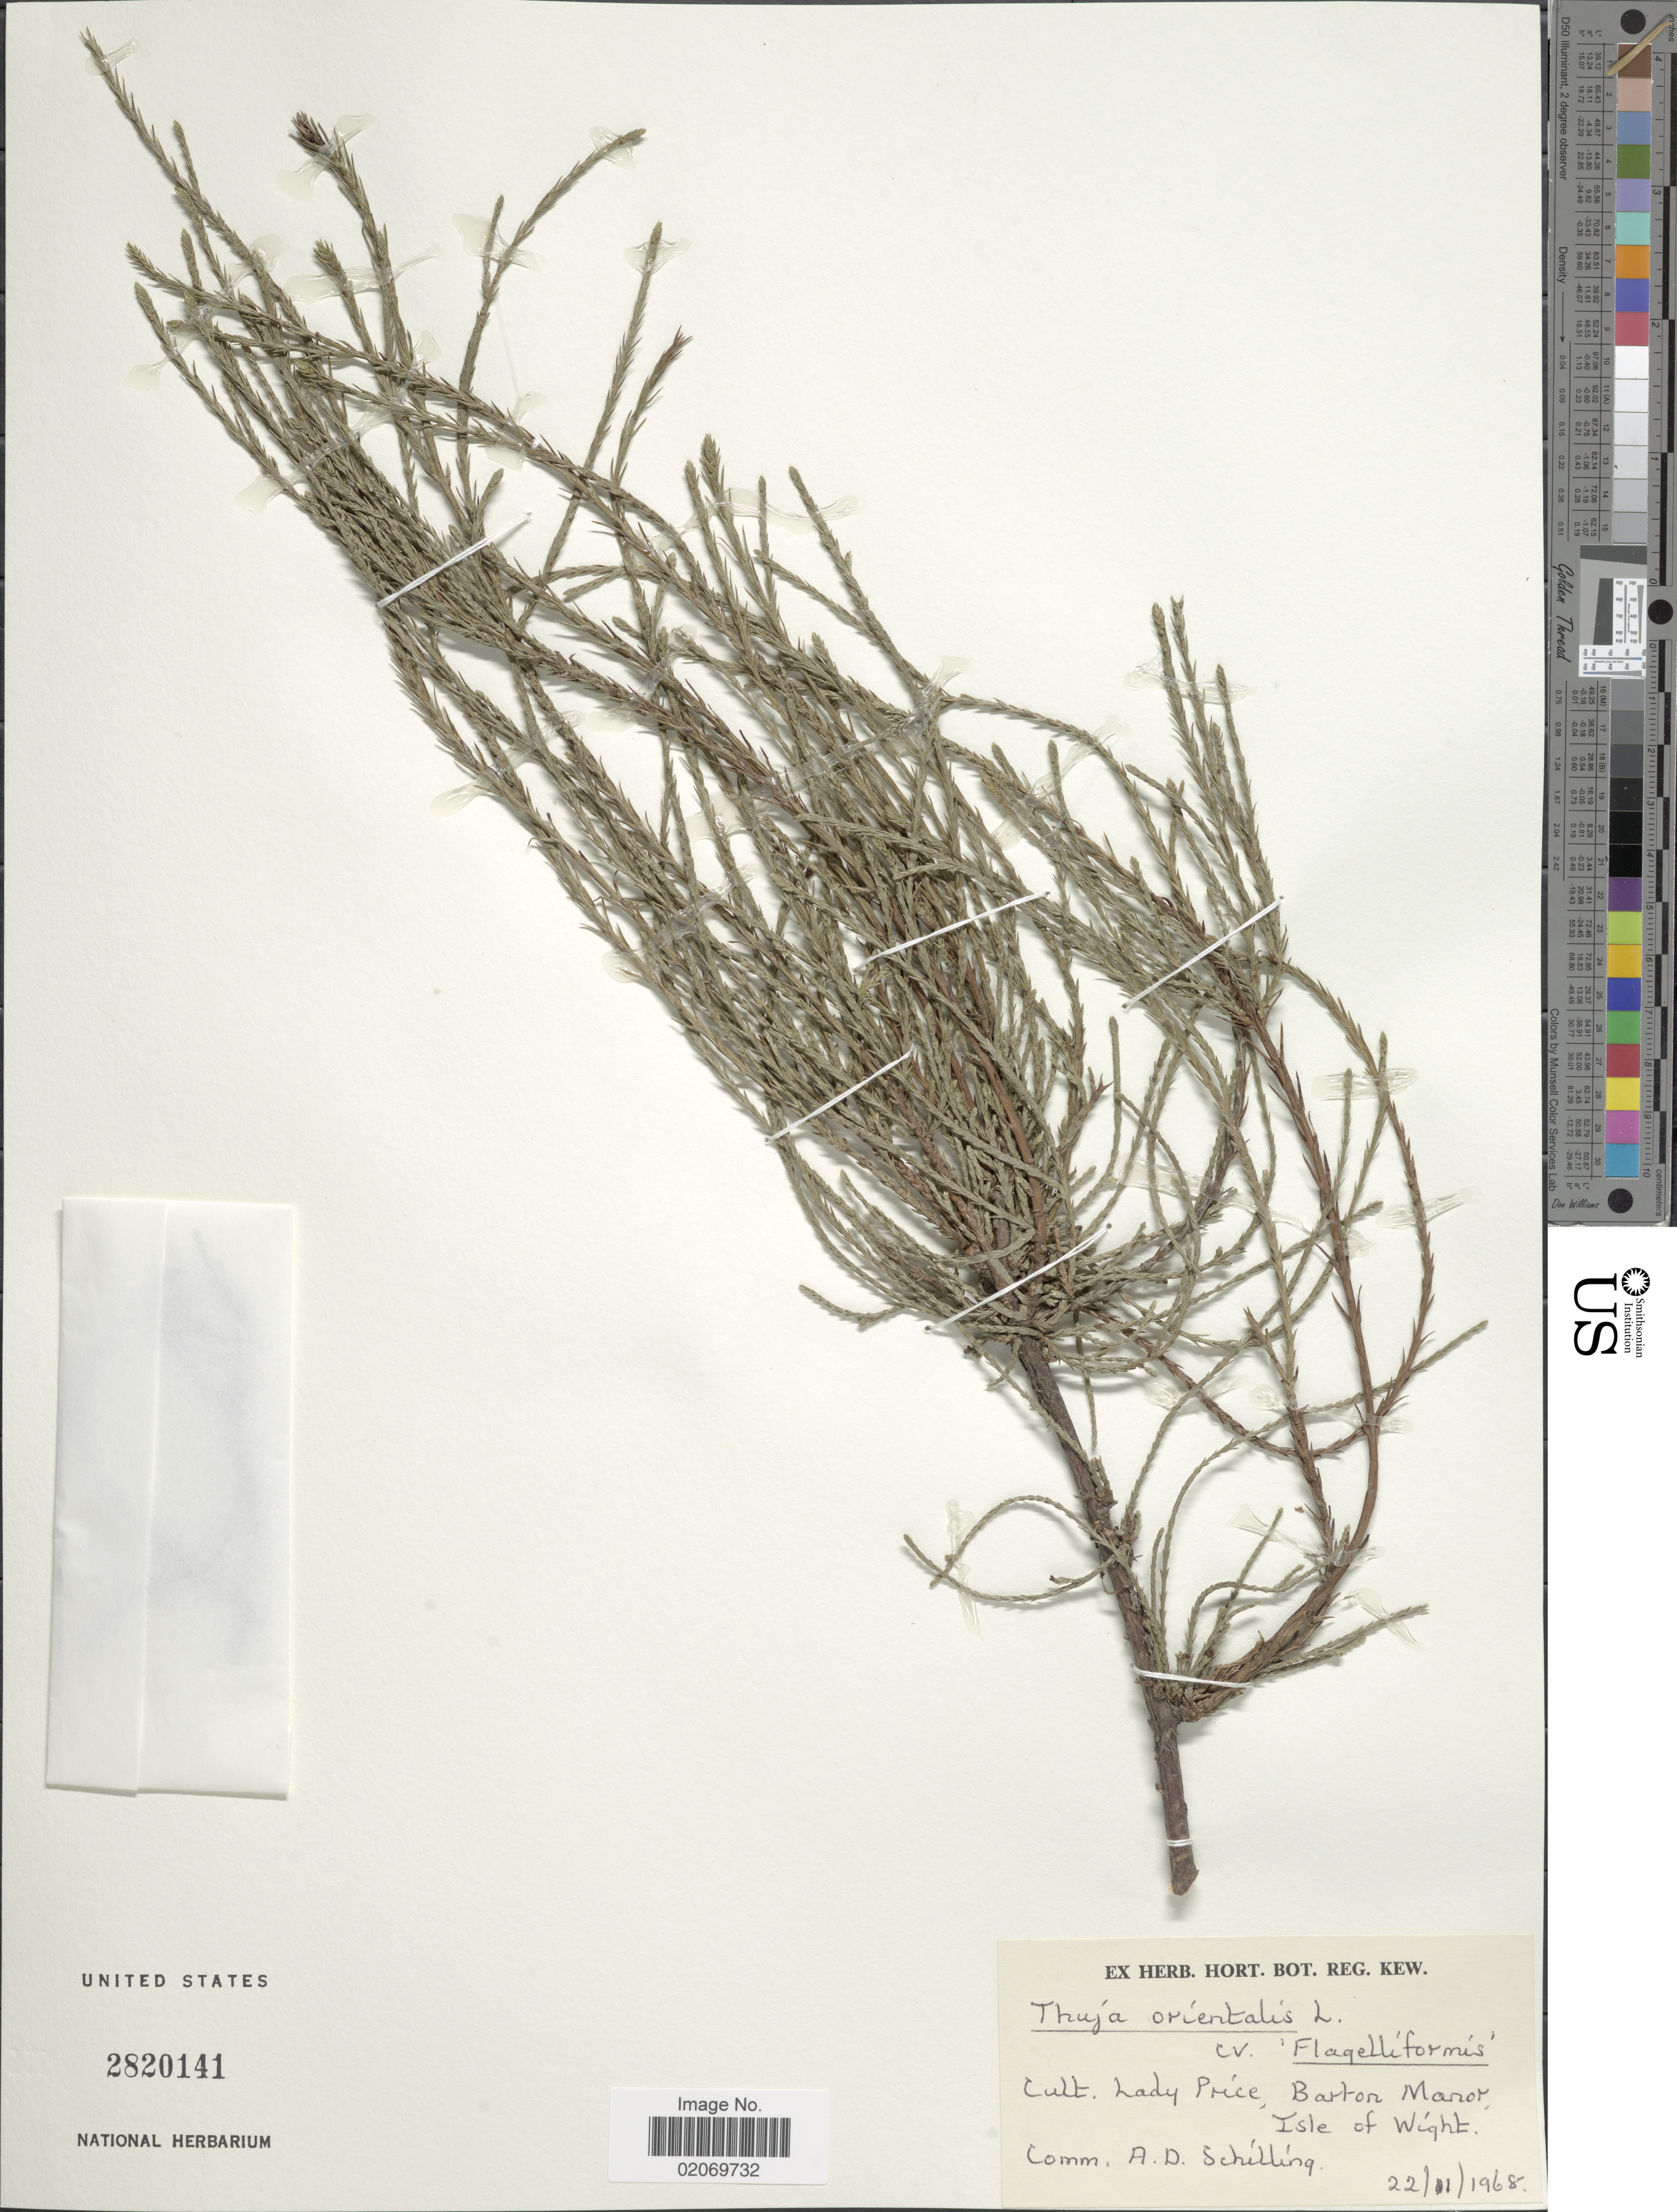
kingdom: Plantae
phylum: Tracheophyta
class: Pinopsida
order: Pinales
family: Cupressaceae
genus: Thuja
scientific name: Thuja occidentalis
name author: L.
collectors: ex herb. Hort. Reg. Kew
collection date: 1968-11-22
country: United Kingdom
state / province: England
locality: Lady Price, Barton Manor, Isle of Wight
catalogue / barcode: US 2820141